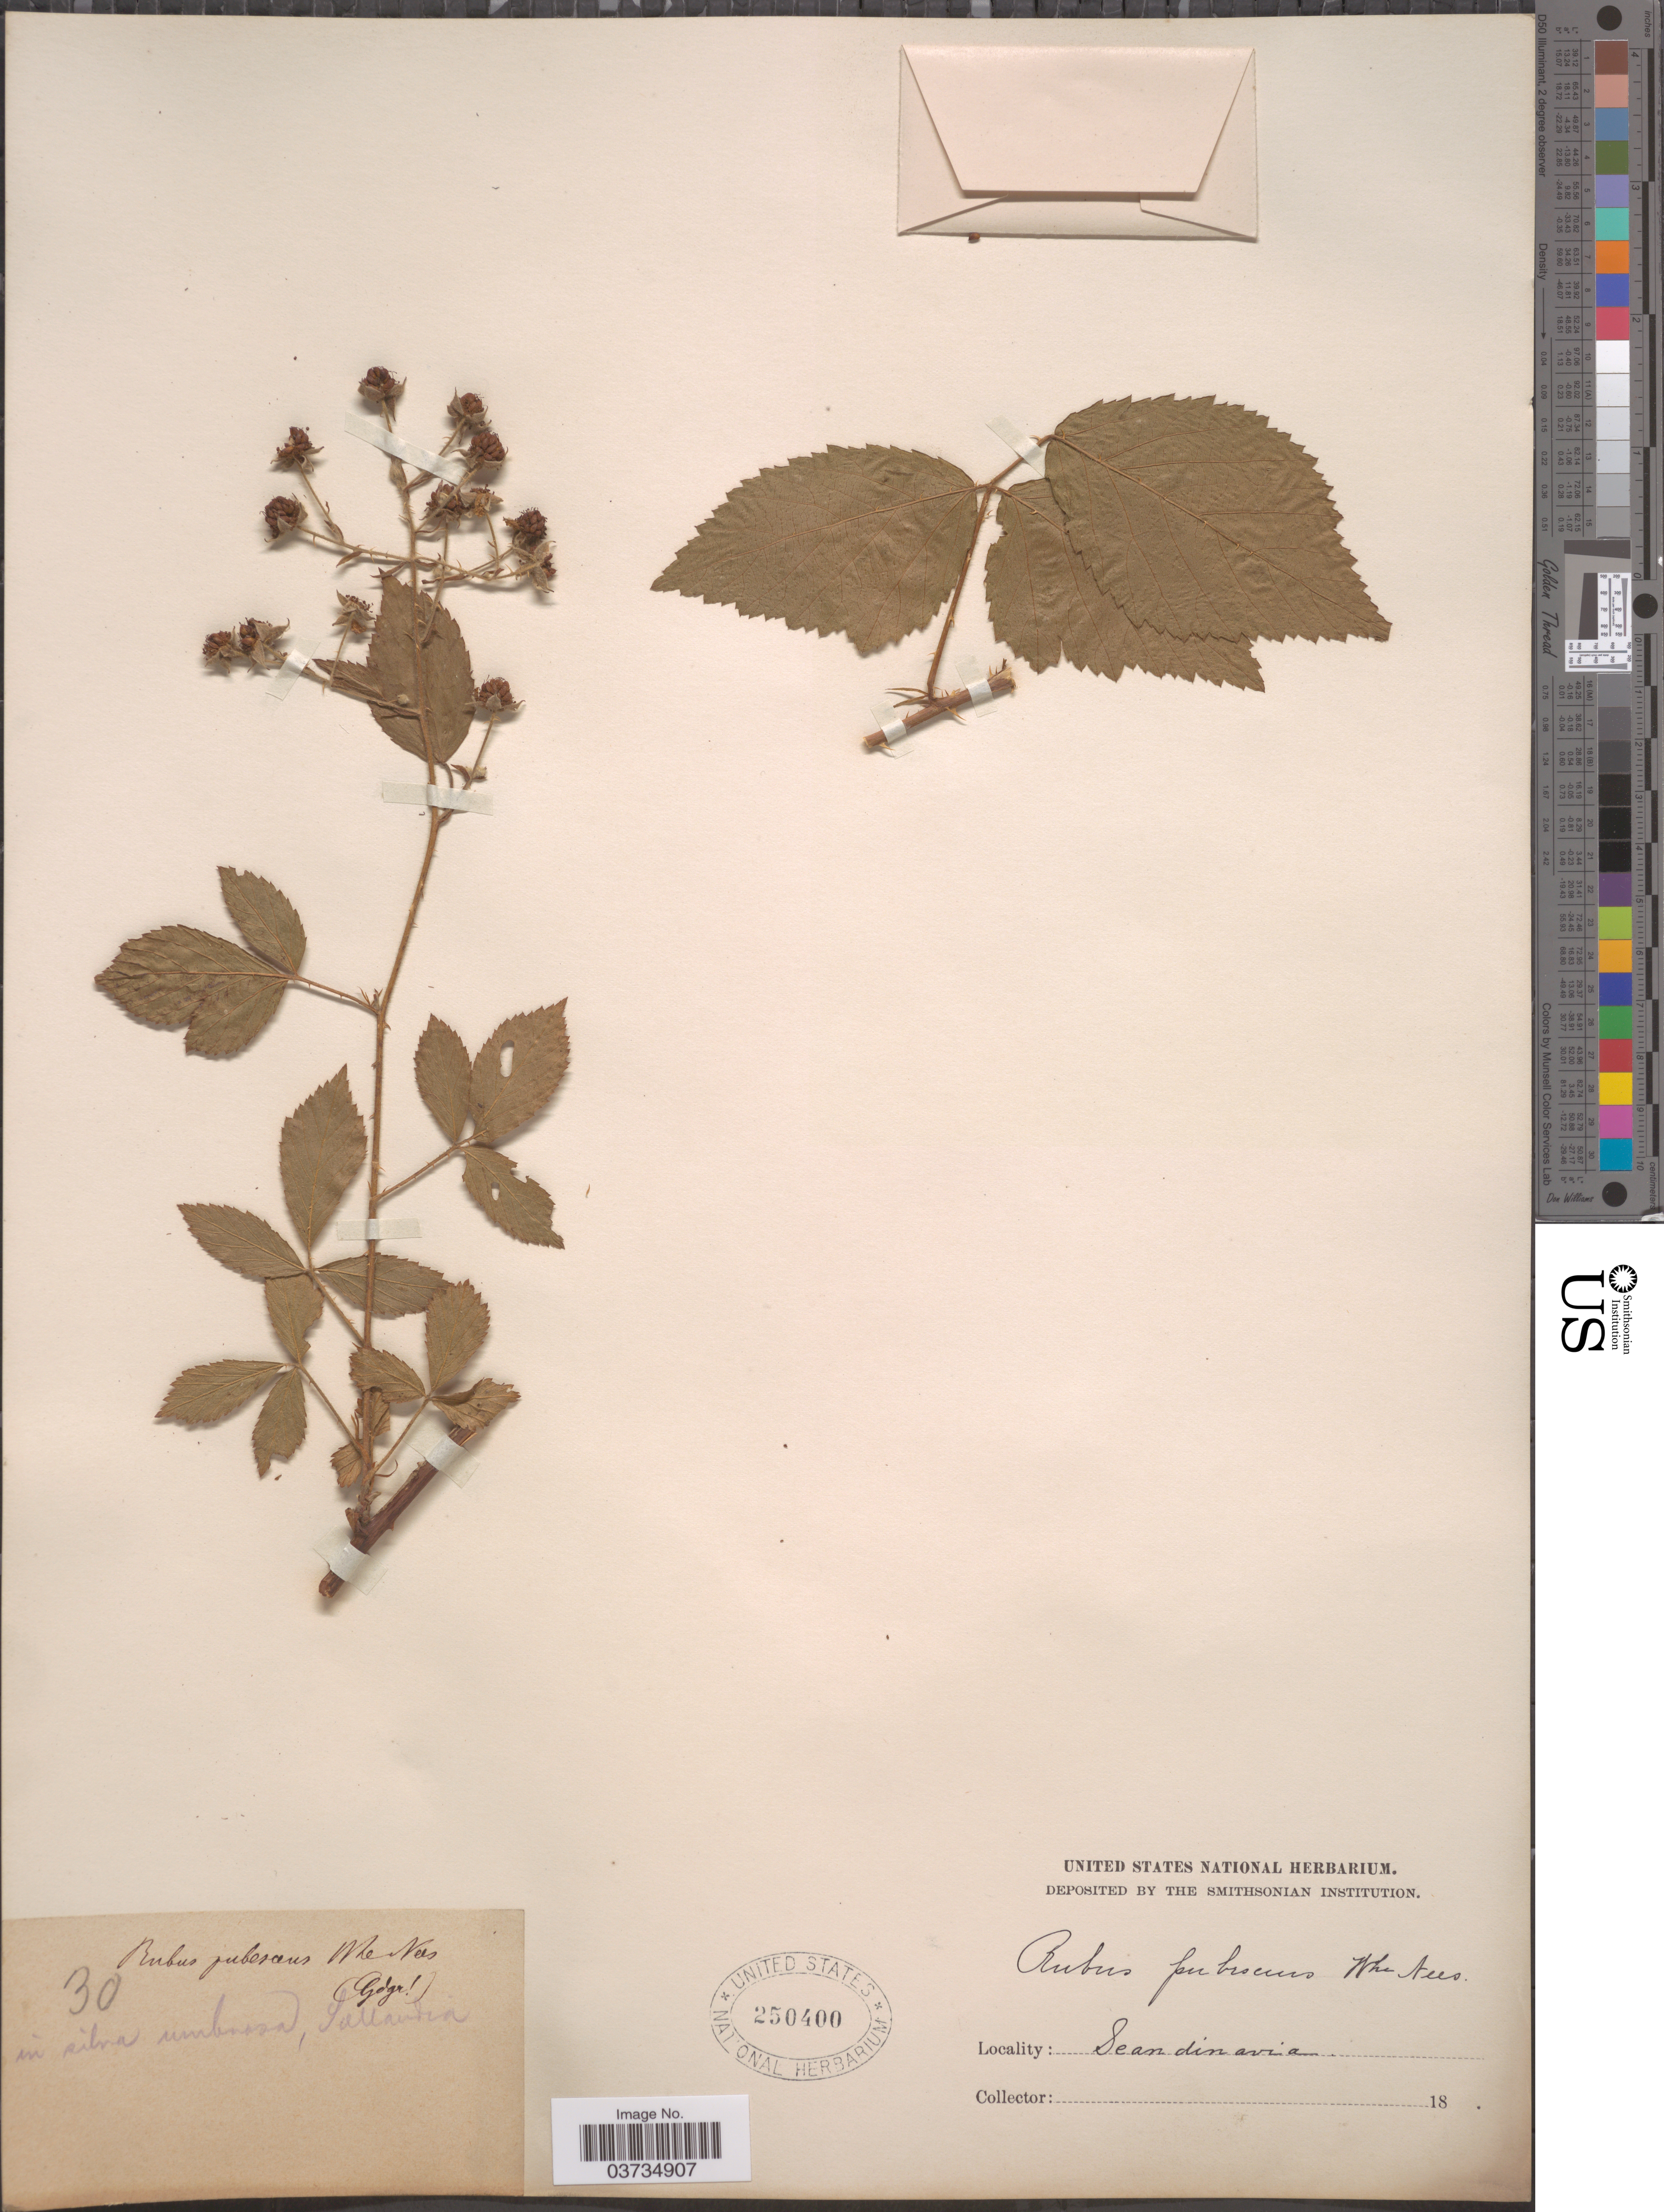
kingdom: Plantae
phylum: Tracheophyta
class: Magnoliopsida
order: Rosales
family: Rosaceae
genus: Rubus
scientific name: Rubus pubescens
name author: Raf.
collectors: ex herb. United States National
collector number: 30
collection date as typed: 18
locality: Sallandia [interpreted]. Scandinavia.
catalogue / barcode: US 250400